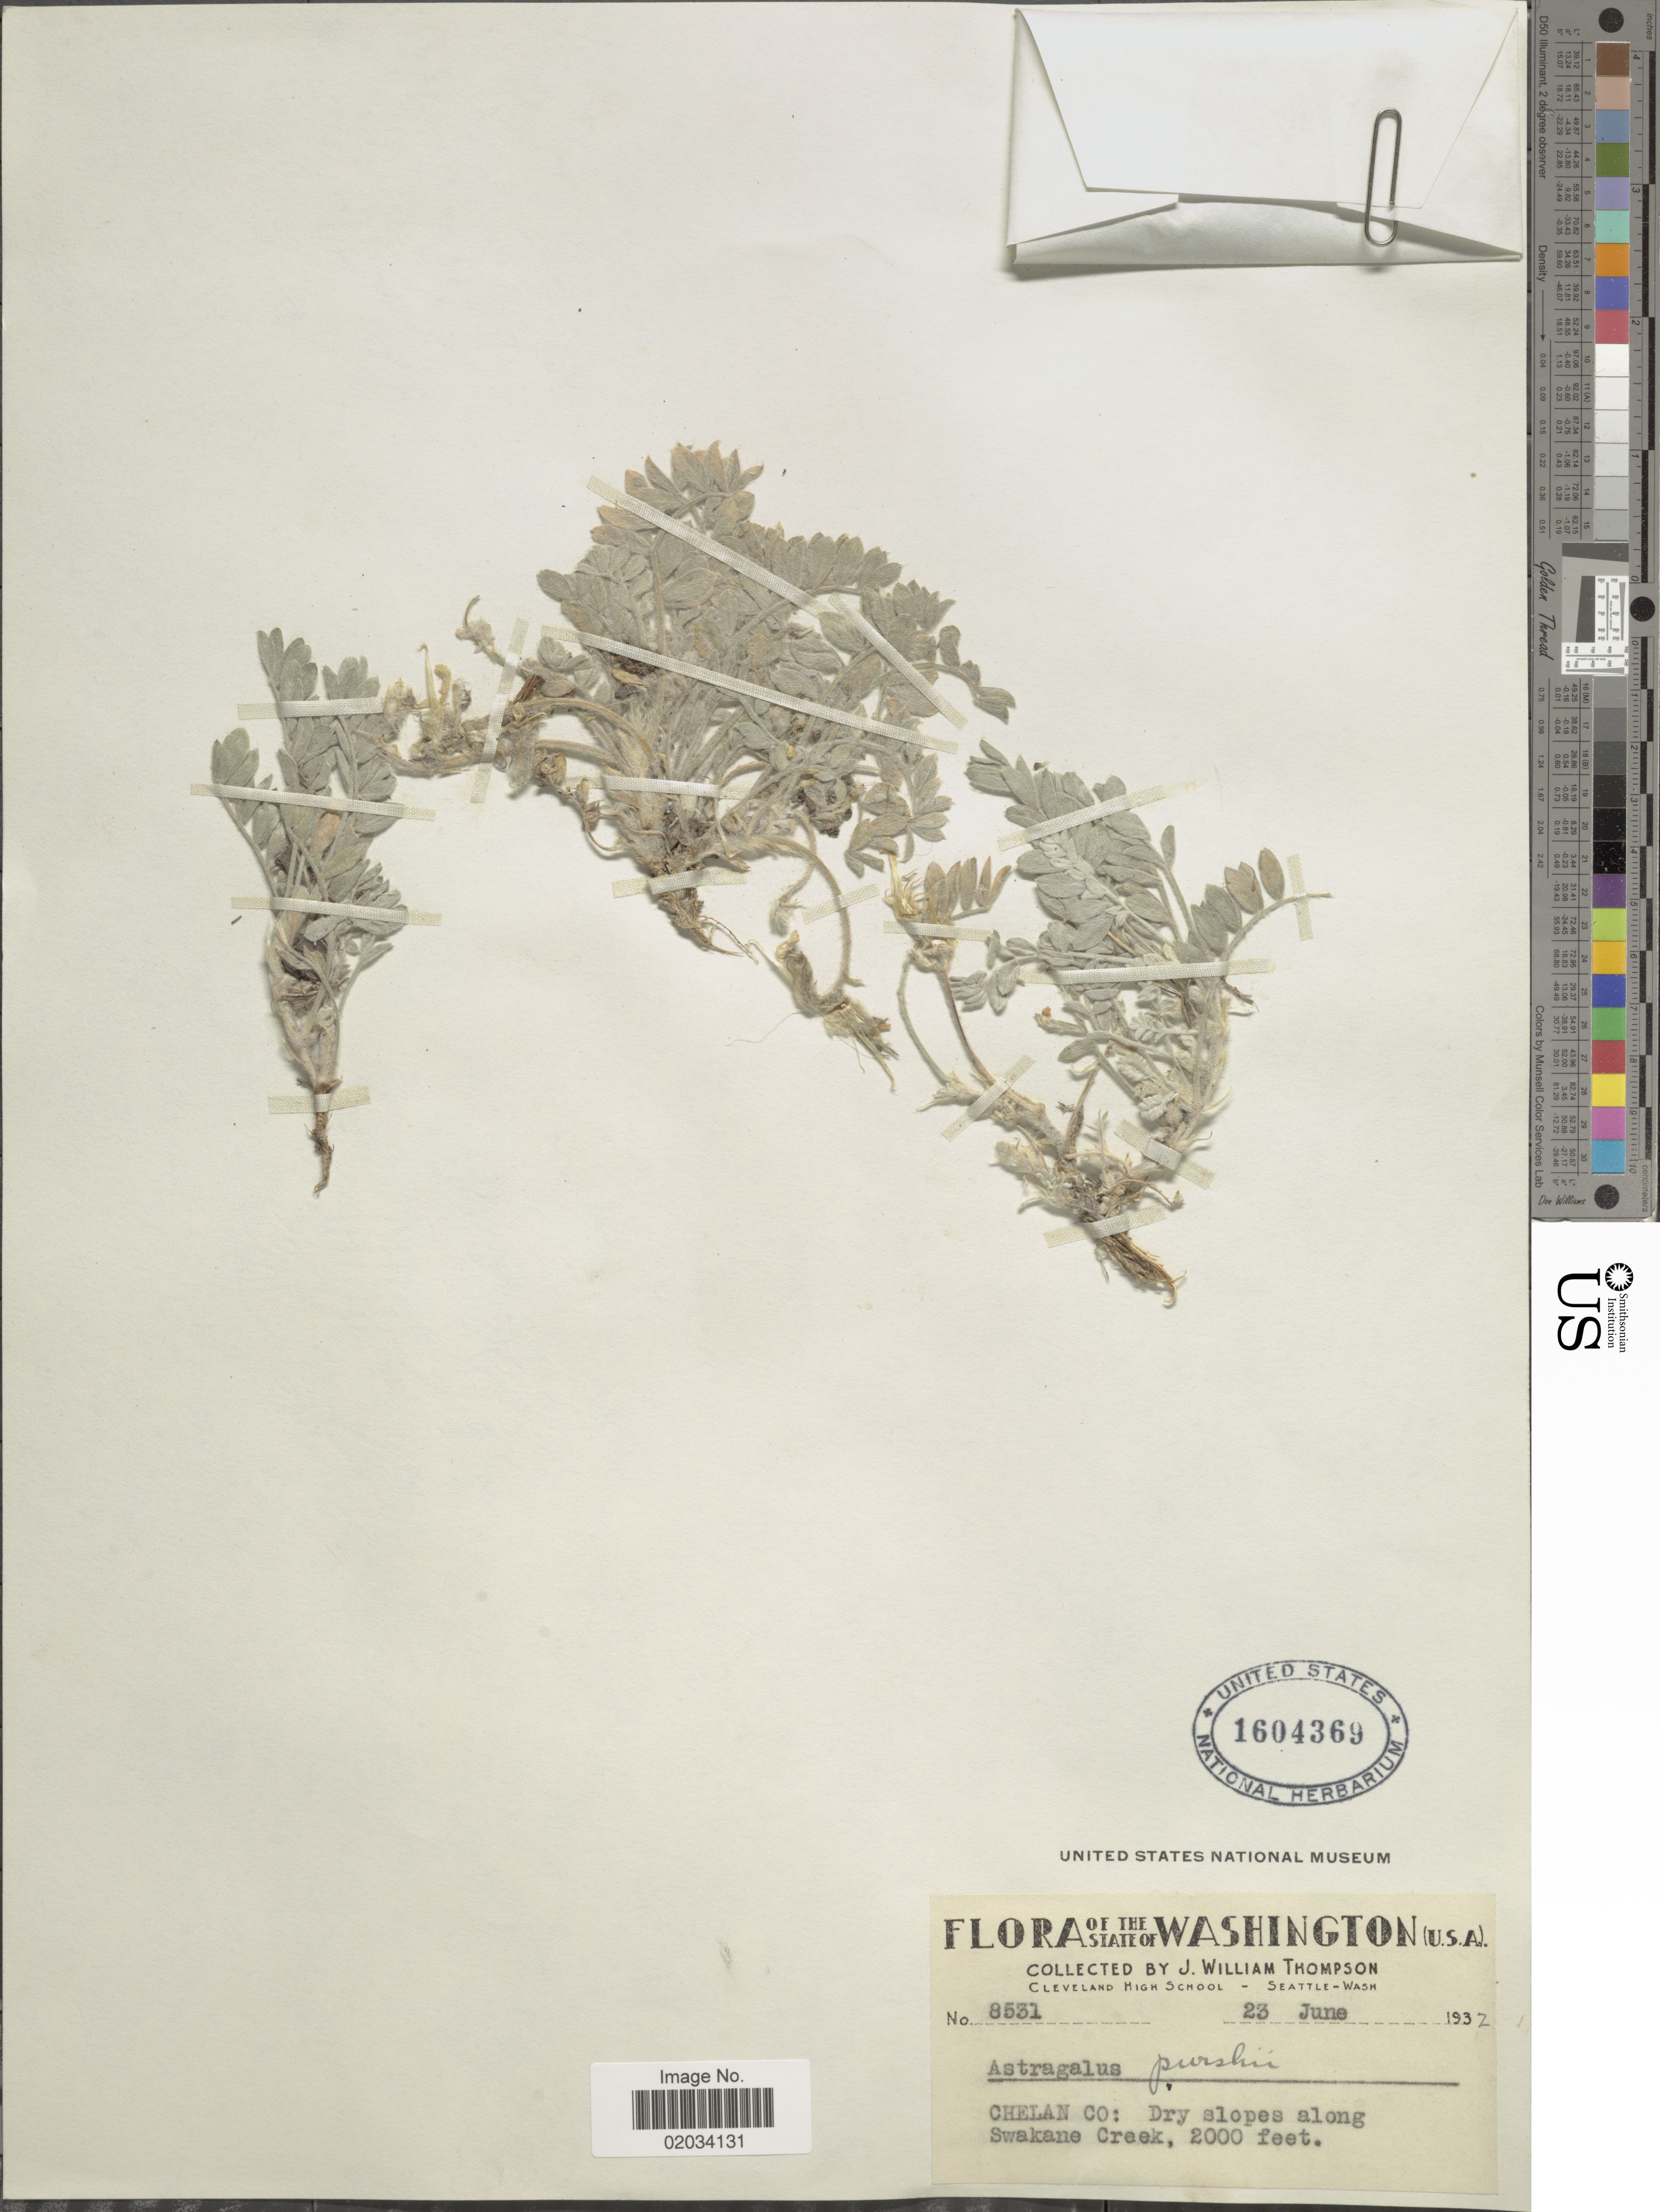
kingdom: Plantae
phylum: Tracheophyta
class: Magnoliopsida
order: Fabales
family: Fabaceae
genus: Astragalus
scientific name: Astragalus purshii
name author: Douglas ex Hook.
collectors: J. W. Thompson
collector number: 8531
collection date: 1932-06-23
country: United States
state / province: Washington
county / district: Chelan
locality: The State of Washington, Chelan Co: Dry slopes along Swakane Creek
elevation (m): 610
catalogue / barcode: US 1604369